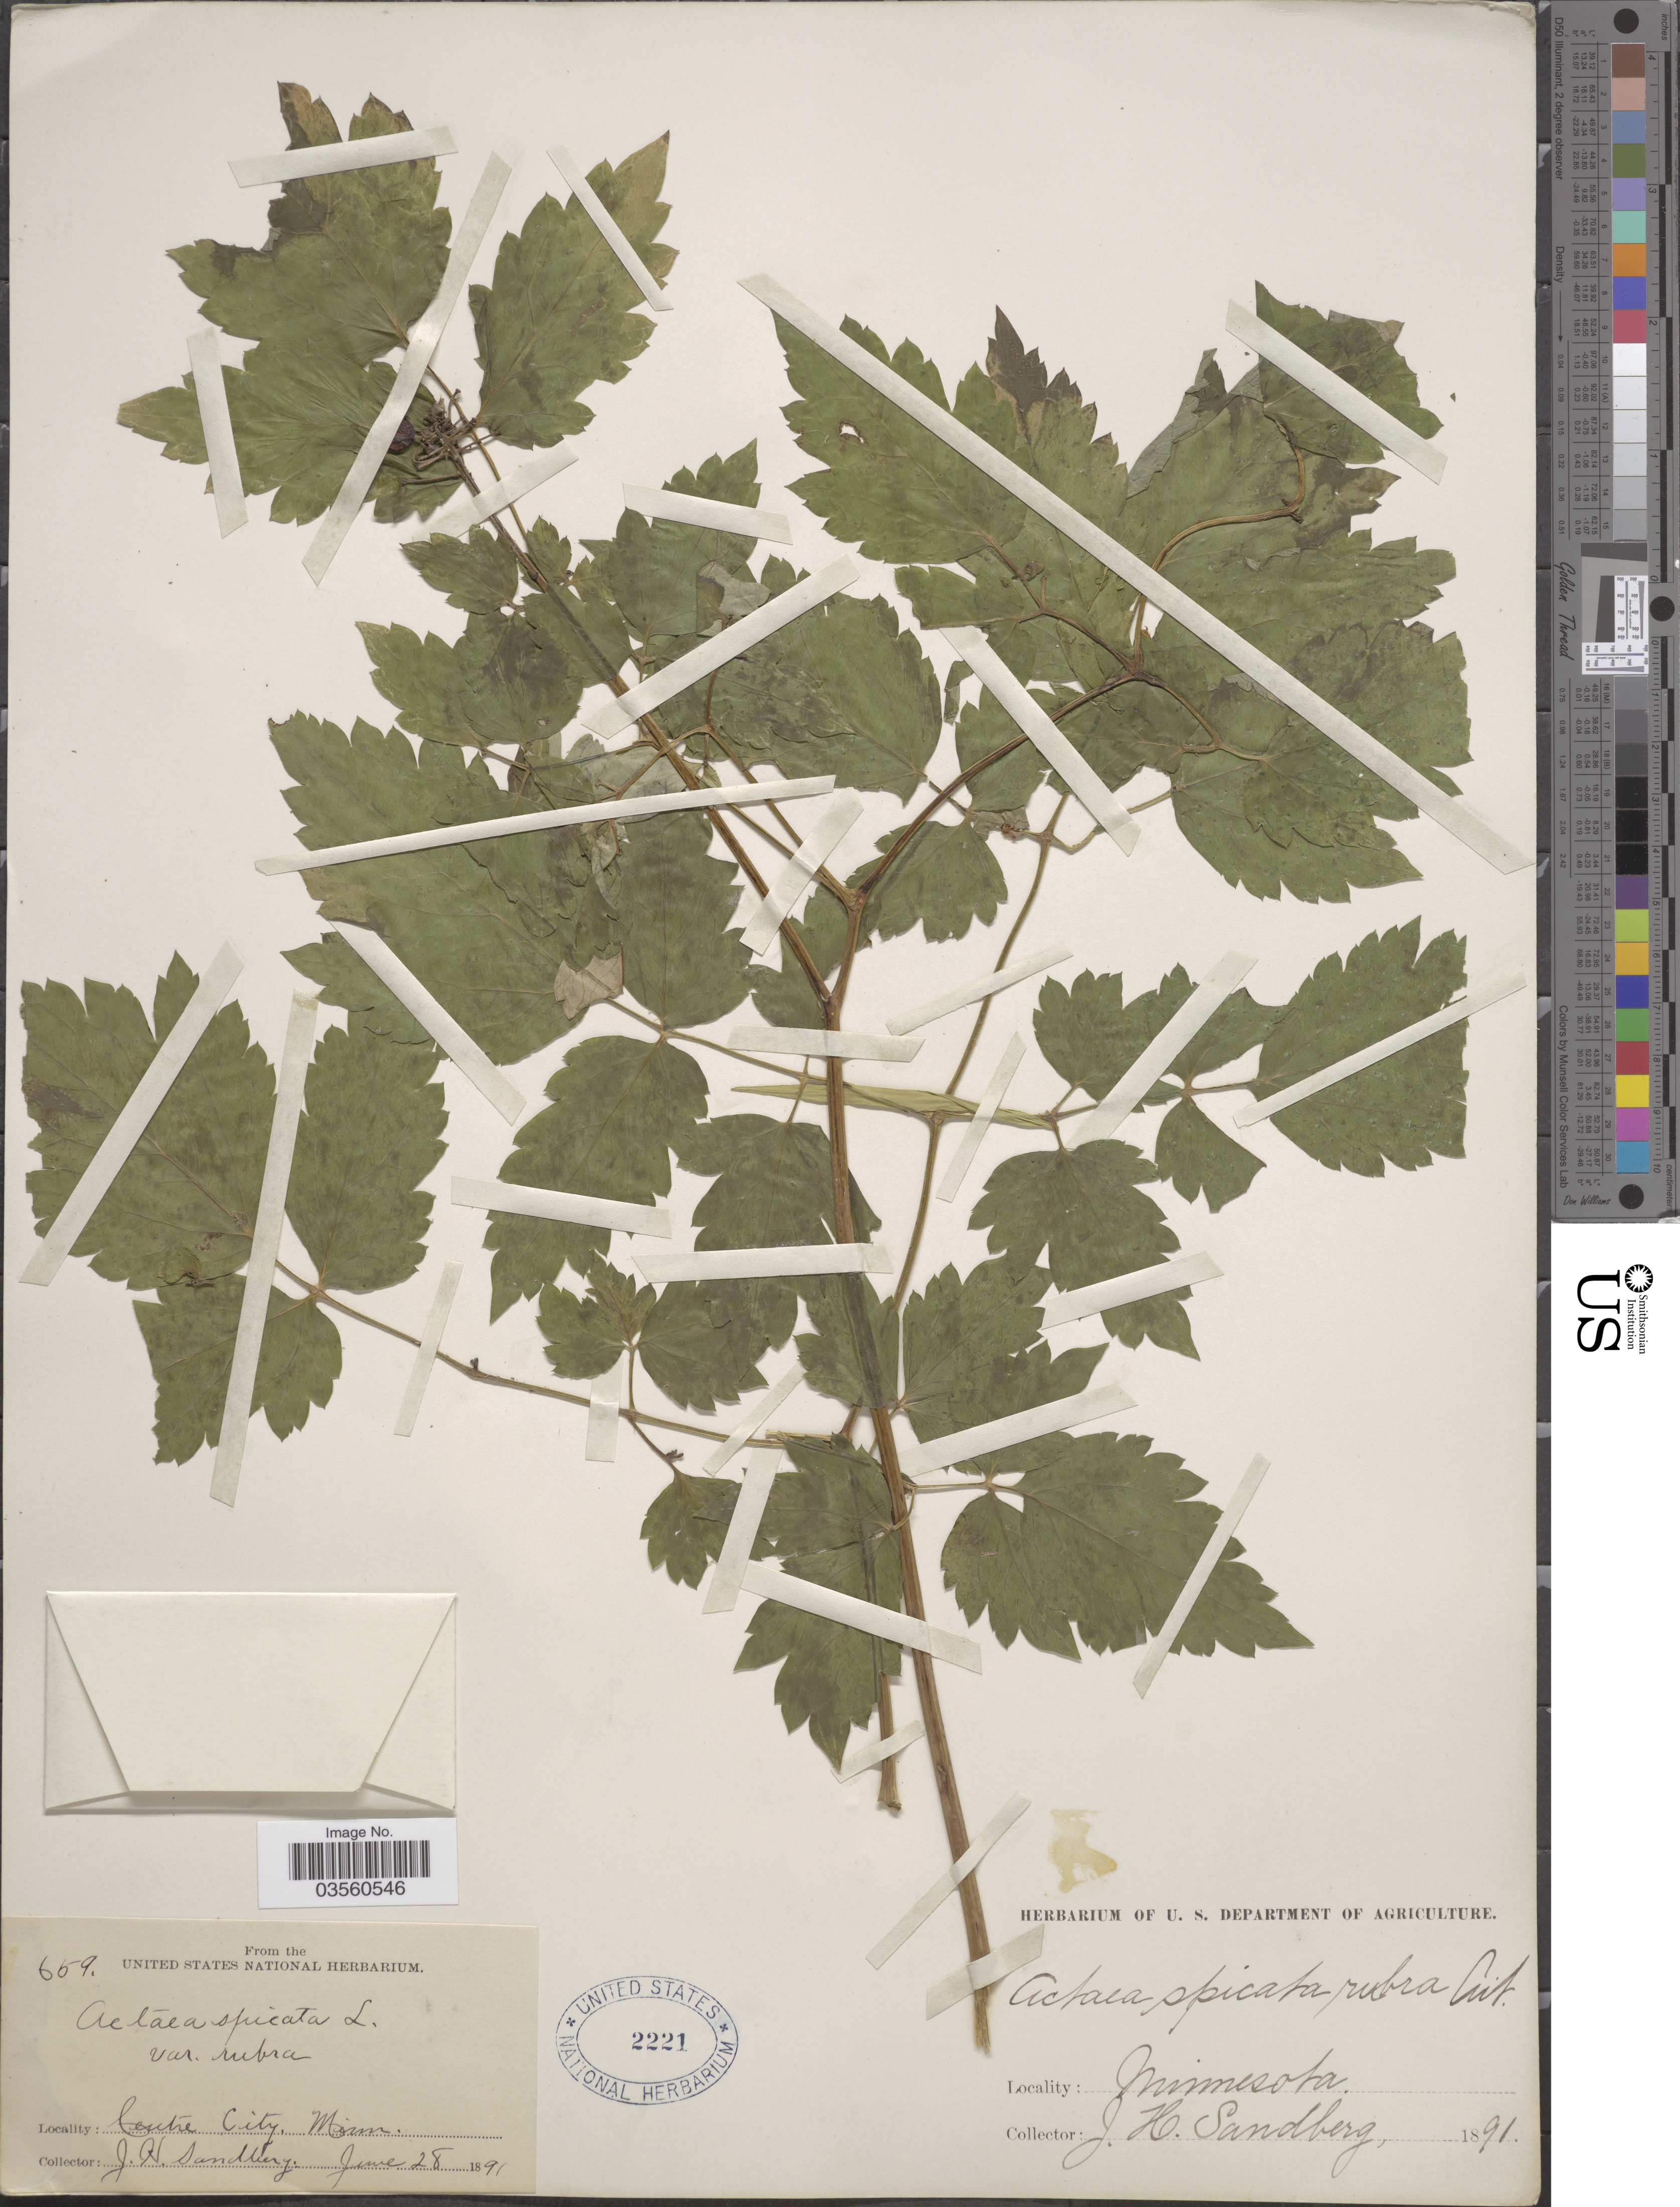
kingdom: Plantae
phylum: Tracheophyta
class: Magnoliopsida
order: Ranunculales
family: Ranunculaceae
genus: Actaea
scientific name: Actaea rubra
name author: (Aiton) Willd.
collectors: J. H. Sandberg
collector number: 659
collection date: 1891-06-28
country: United States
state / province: Minnesota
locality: Centre City.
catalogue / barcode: US 2221